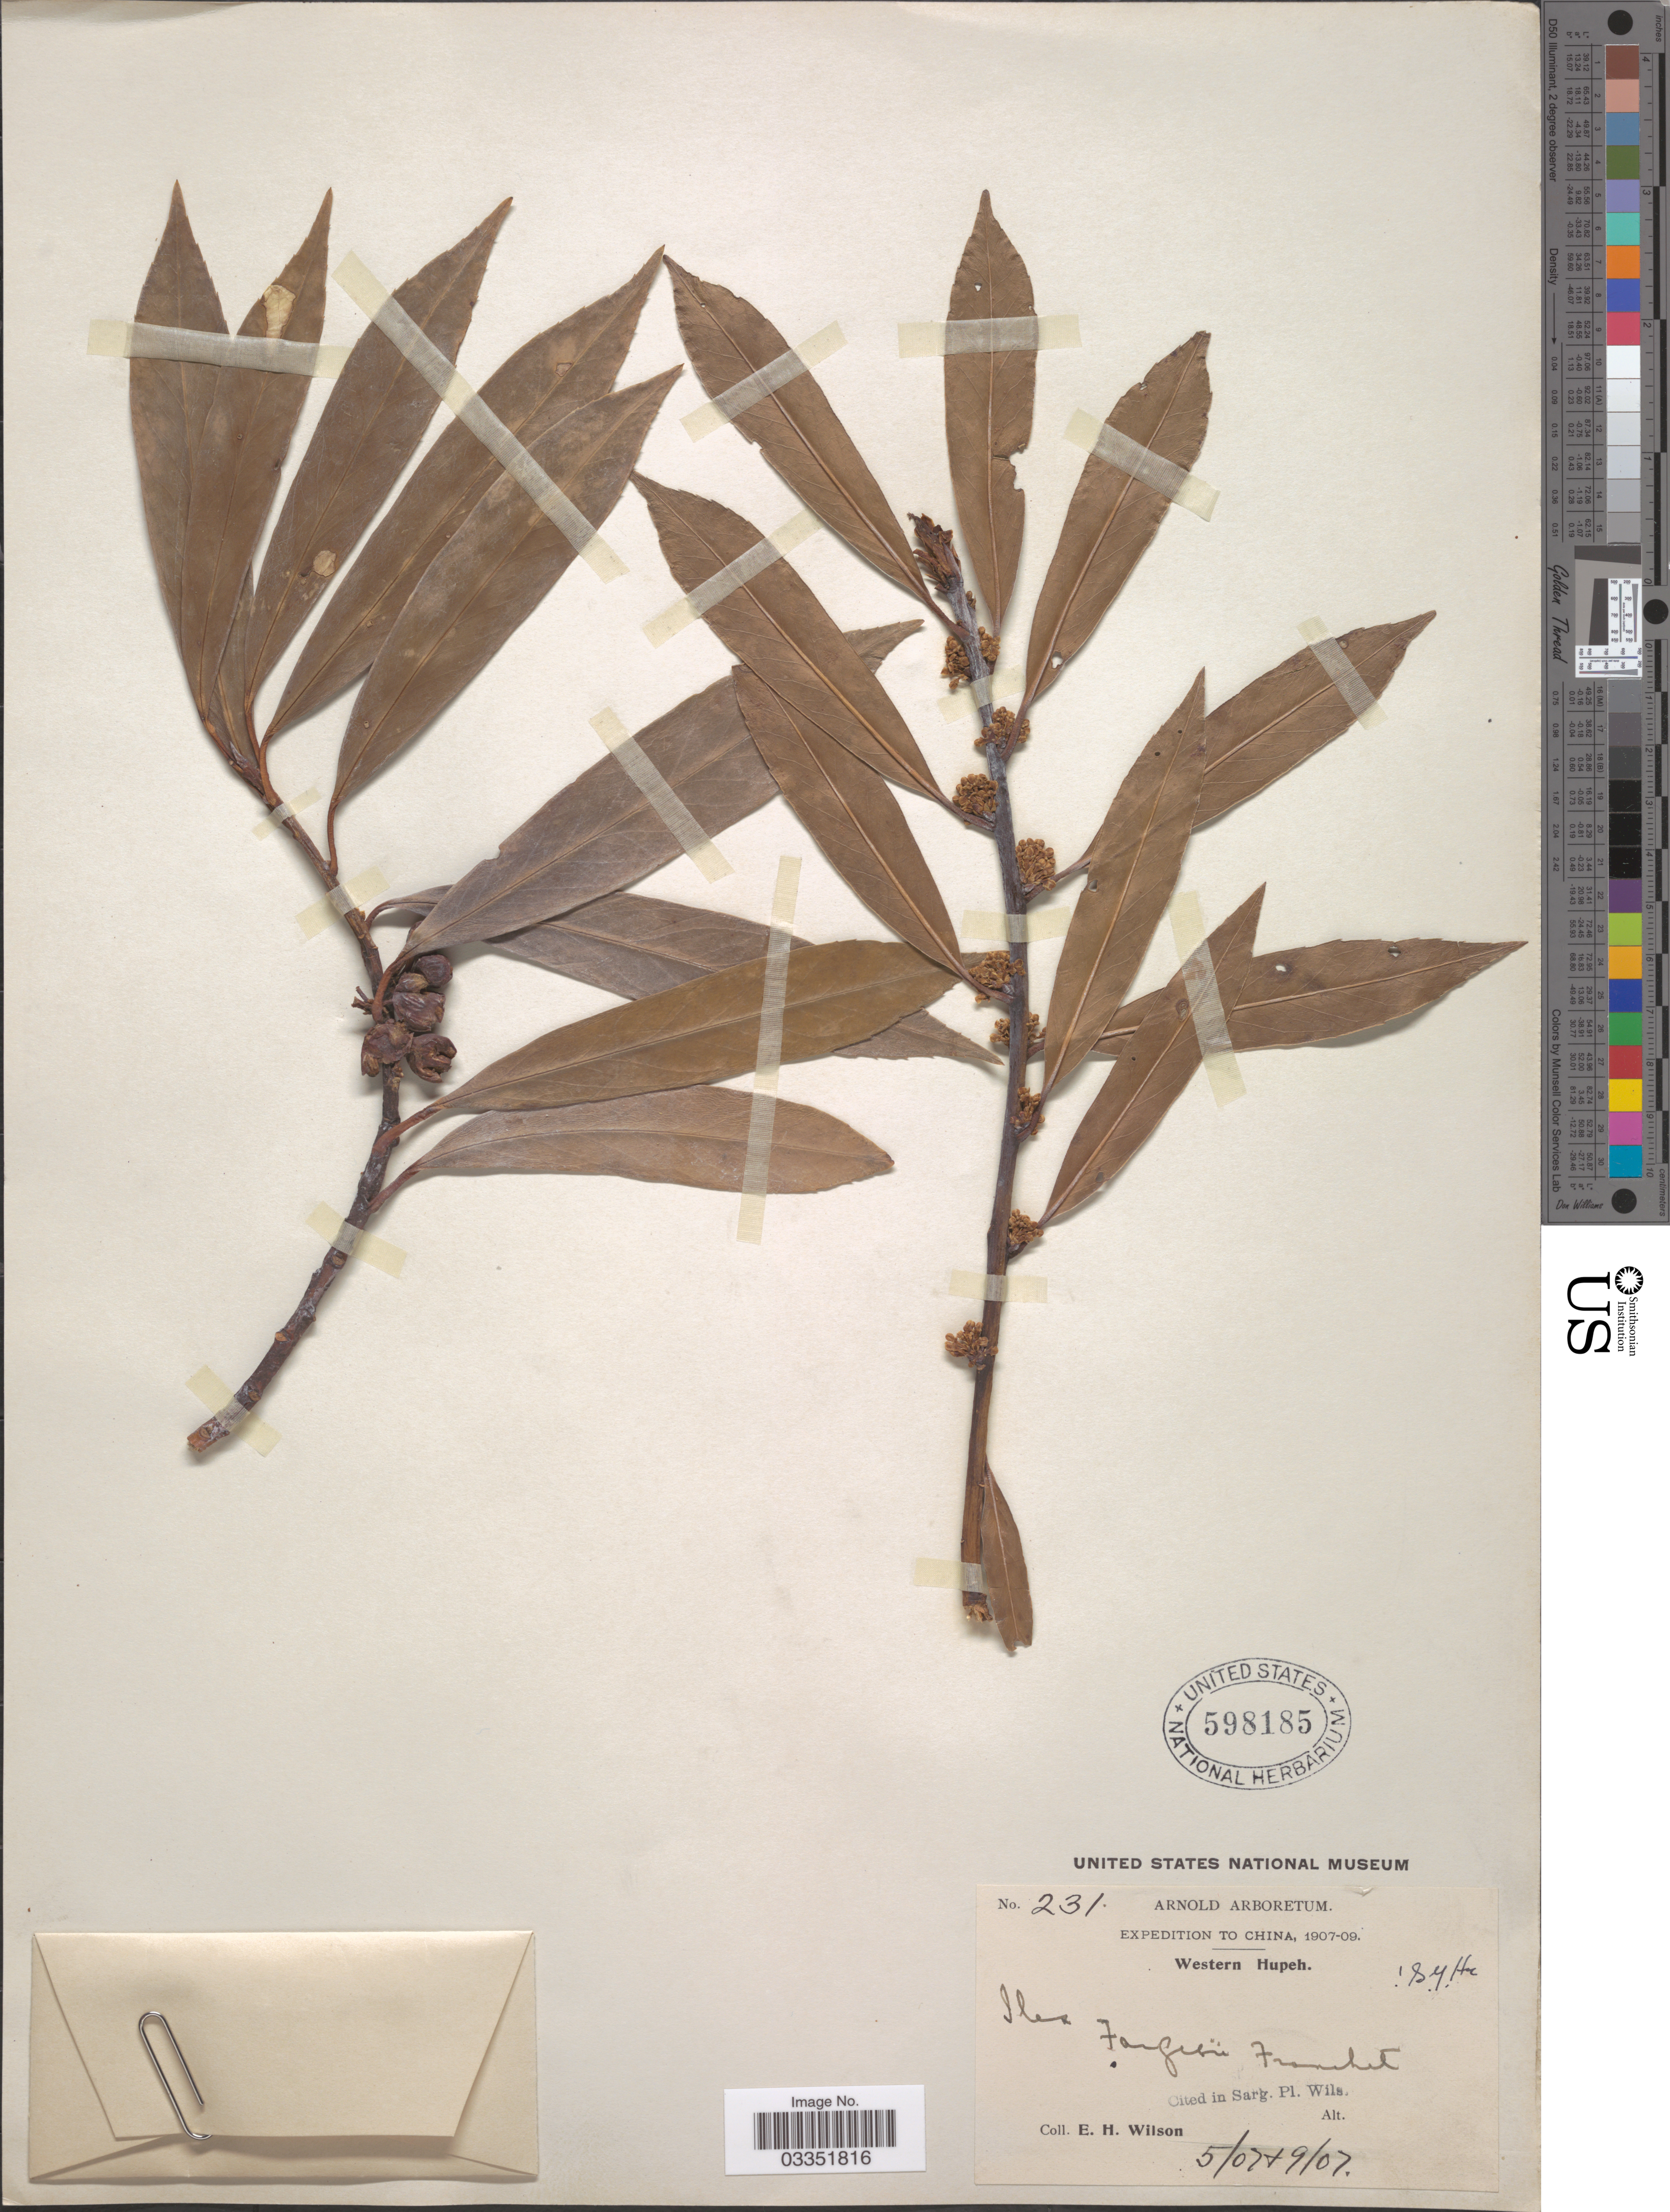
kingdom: Plantae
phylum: Tracheophyta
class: Magnoliopsida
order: Aquifoliales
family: Aquifoliaceae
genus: Ilex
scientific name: Ilex fargesii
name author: Franch.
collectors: E. Wilson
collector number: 231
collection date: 1907-05/1907-09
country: China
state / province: Hubei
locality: Western Hupeh.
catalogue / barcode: US 598185